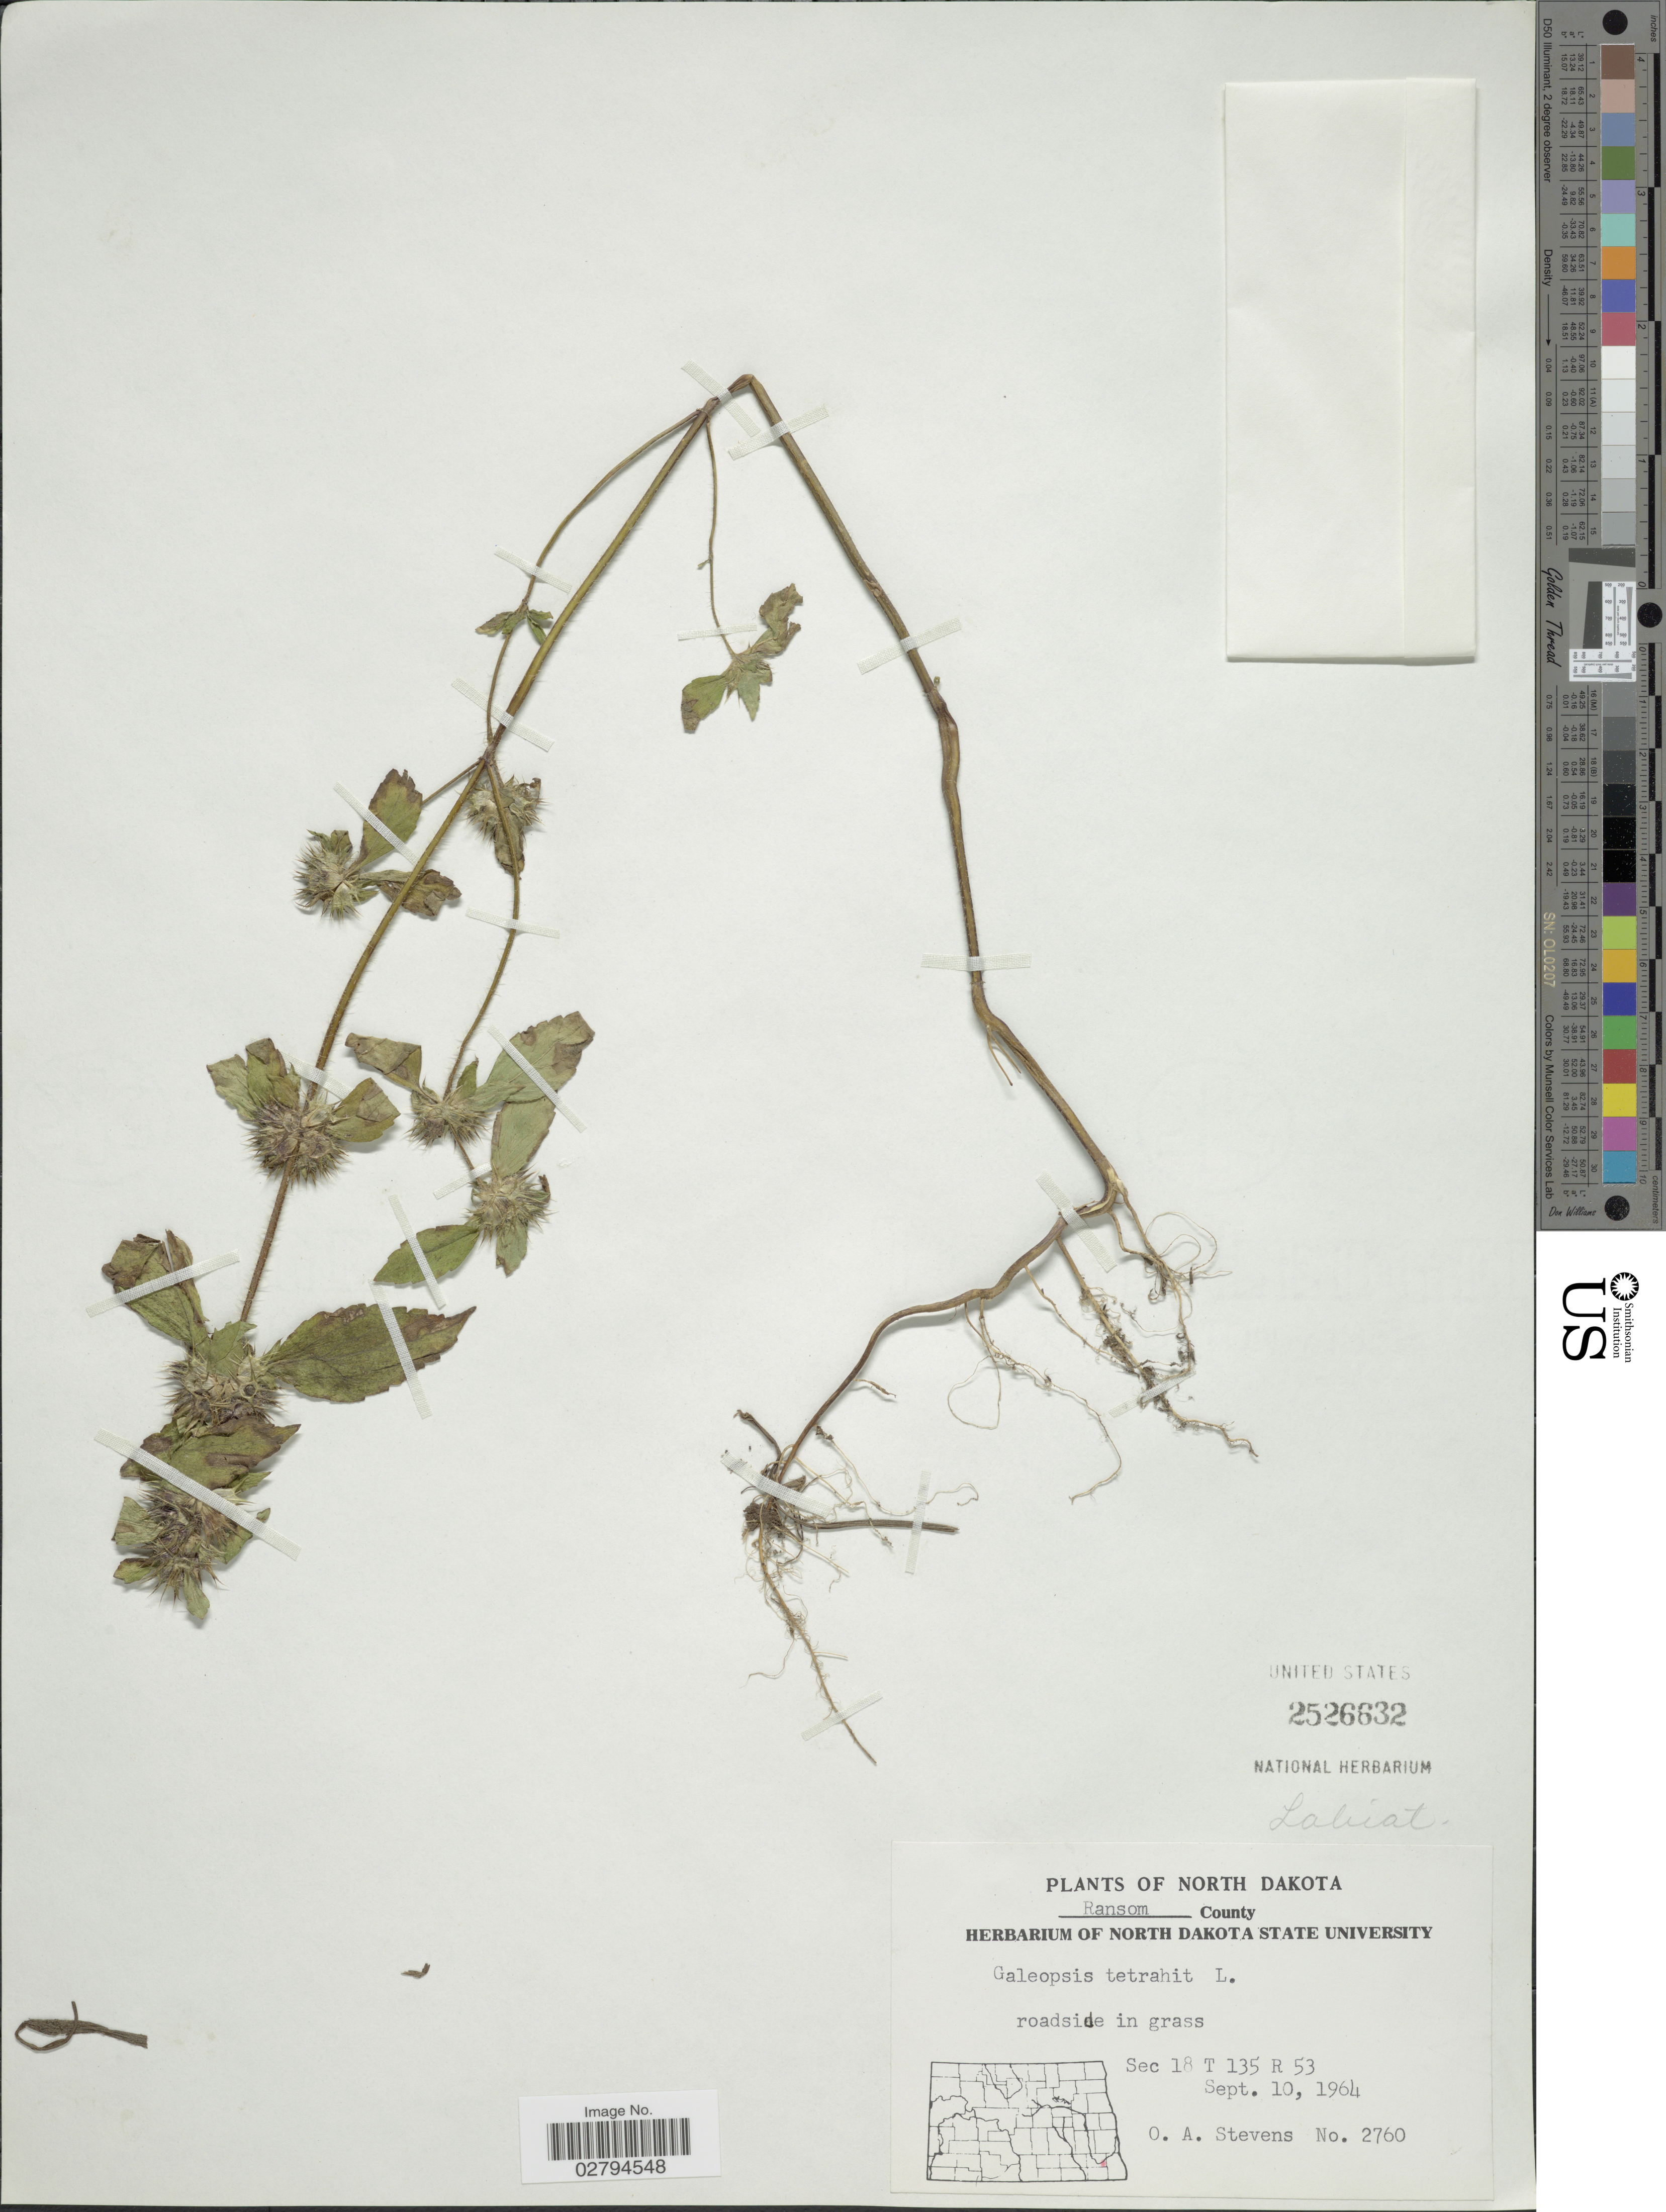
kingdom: Plantae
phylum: Tracheophyta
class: Magnoliopsida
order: Lamiales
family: Lamiaceae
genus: Galeopsis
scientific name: Galeopsis tetrahit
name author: L.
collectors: O. A. Stevens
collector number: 2760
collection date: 1964-09-10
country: United States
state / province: North Dakota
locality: Ransom County. Sec 18 T 135 R 53.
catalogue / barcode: US 2526632